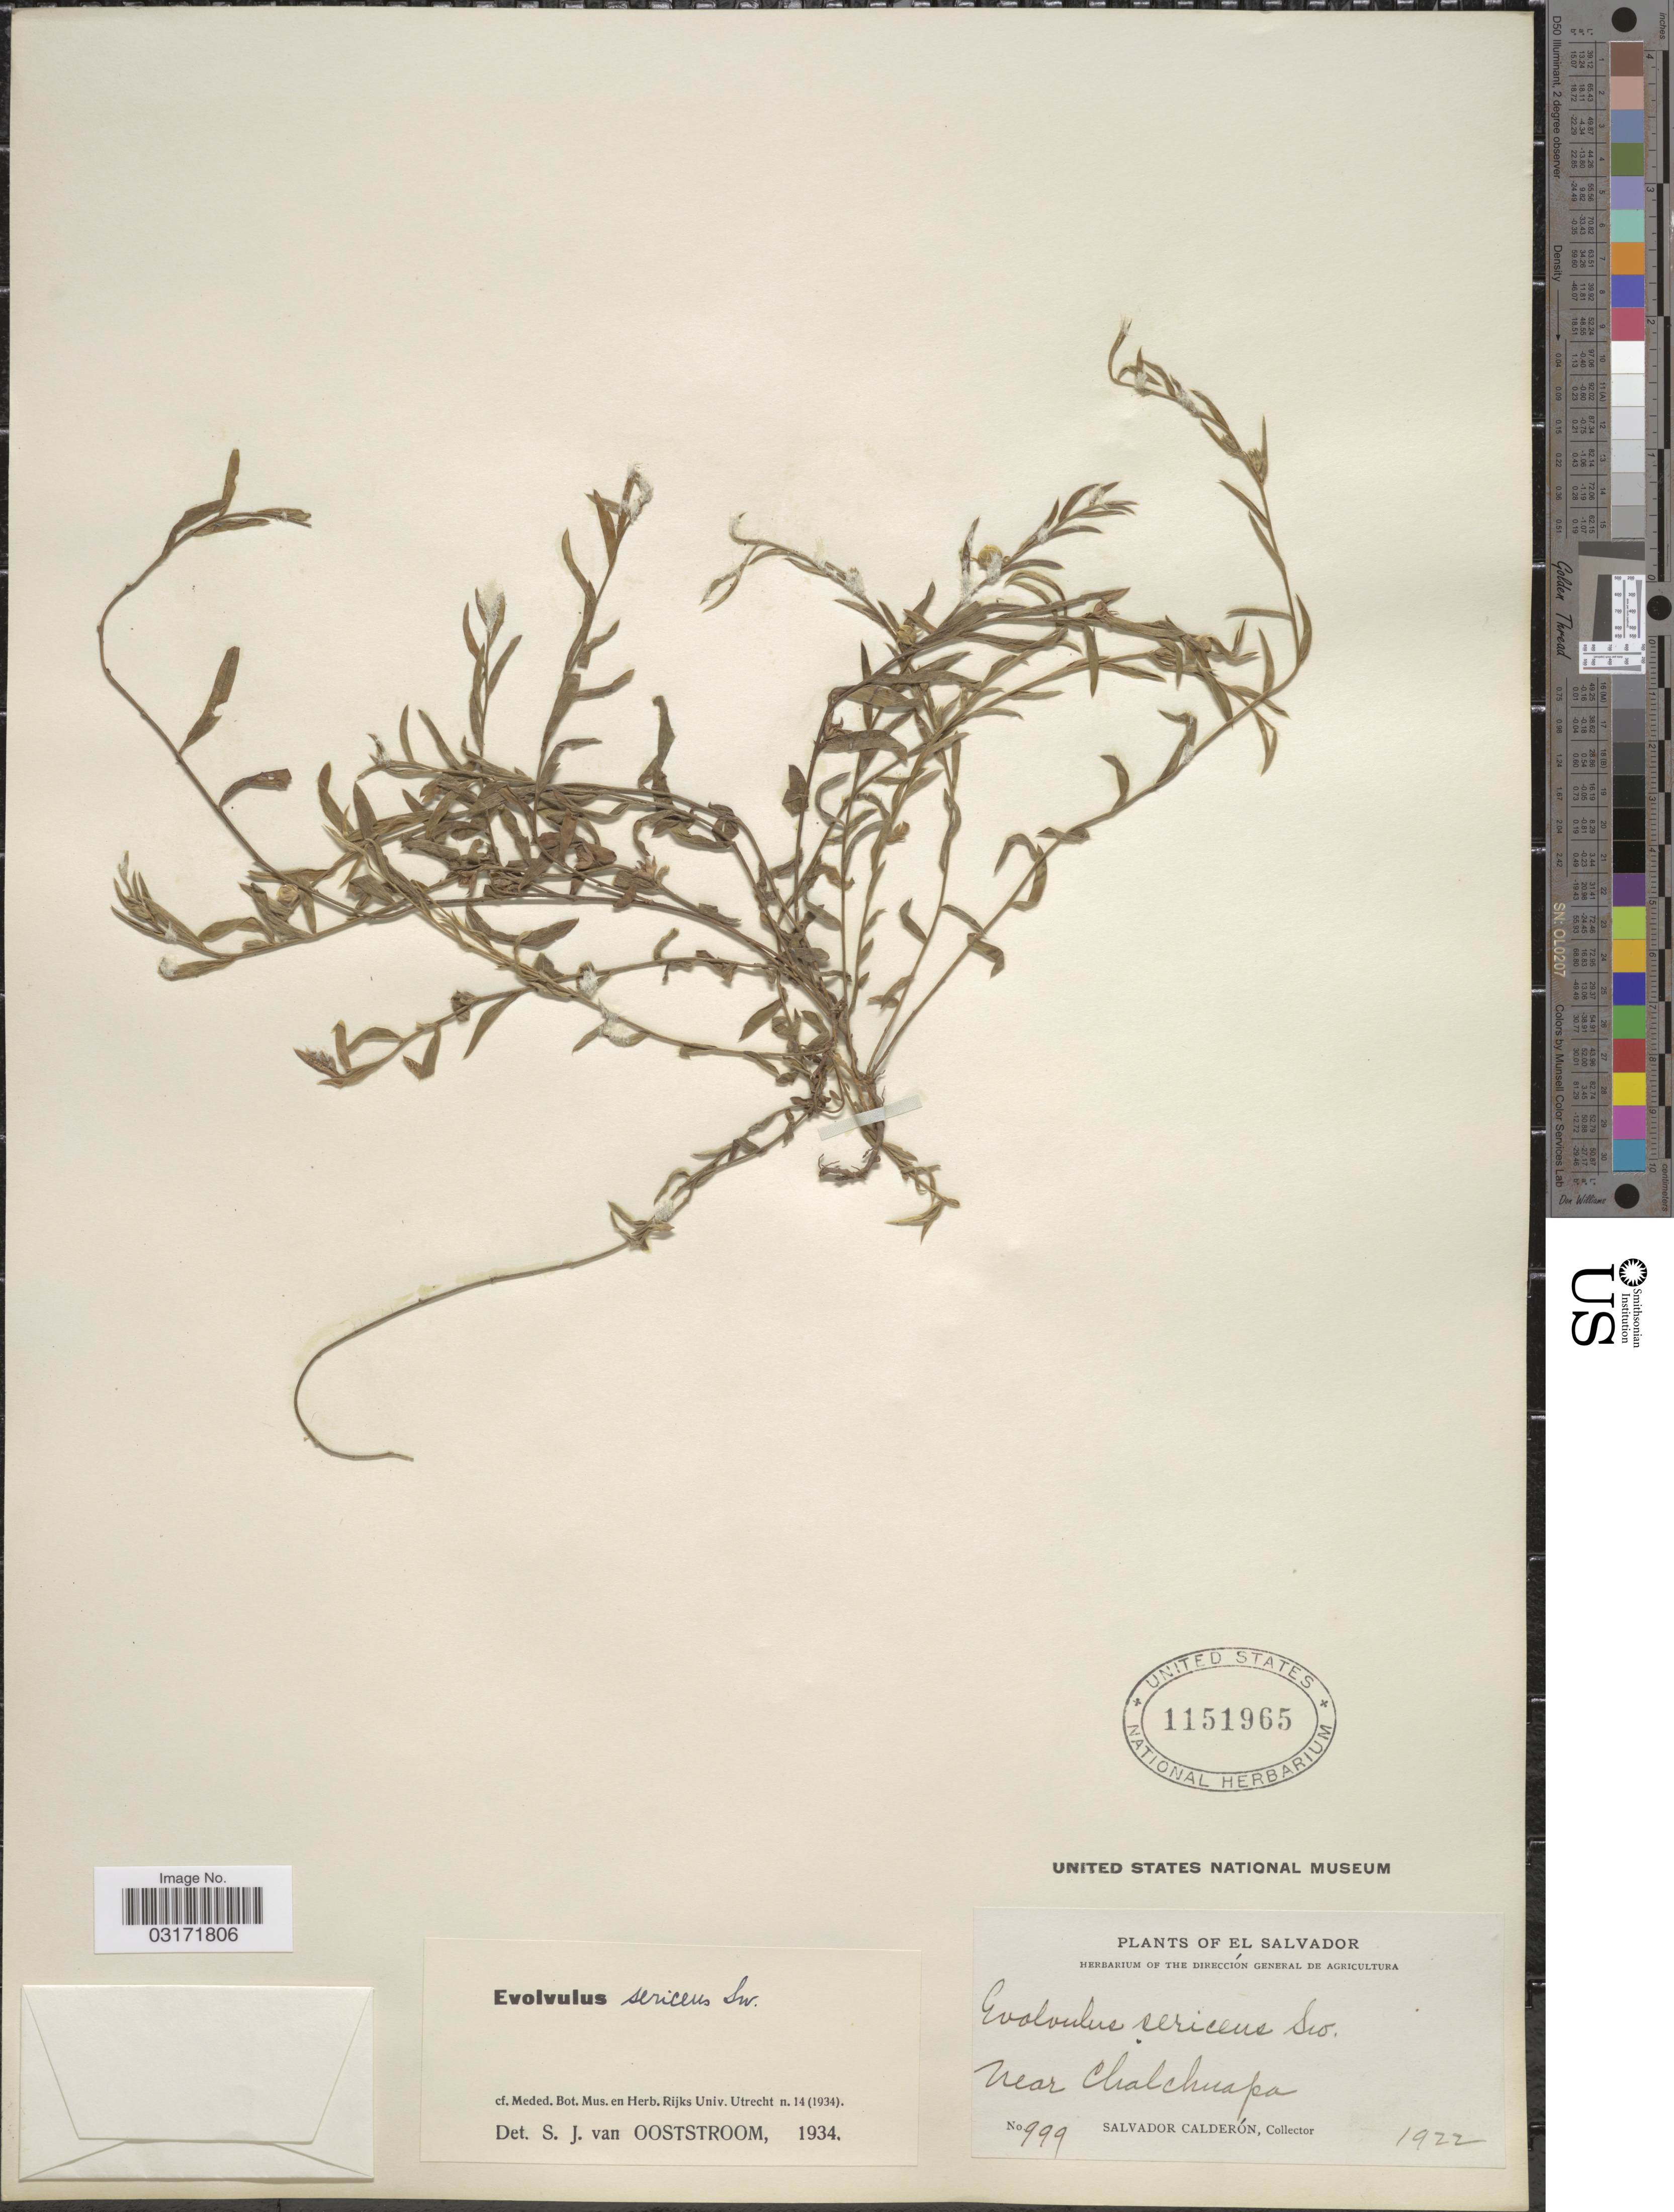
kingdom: Plantae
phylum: Tracheophyta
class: Magnoliopsida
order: Solanales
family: Convolvulaceae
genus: Evolvulus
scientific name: Evolvulus sericeus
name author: Sw.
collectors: S. Calderón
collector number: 999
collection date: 1922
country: El Salvador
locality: Near Chalchuapa.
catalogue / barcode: US 1151965